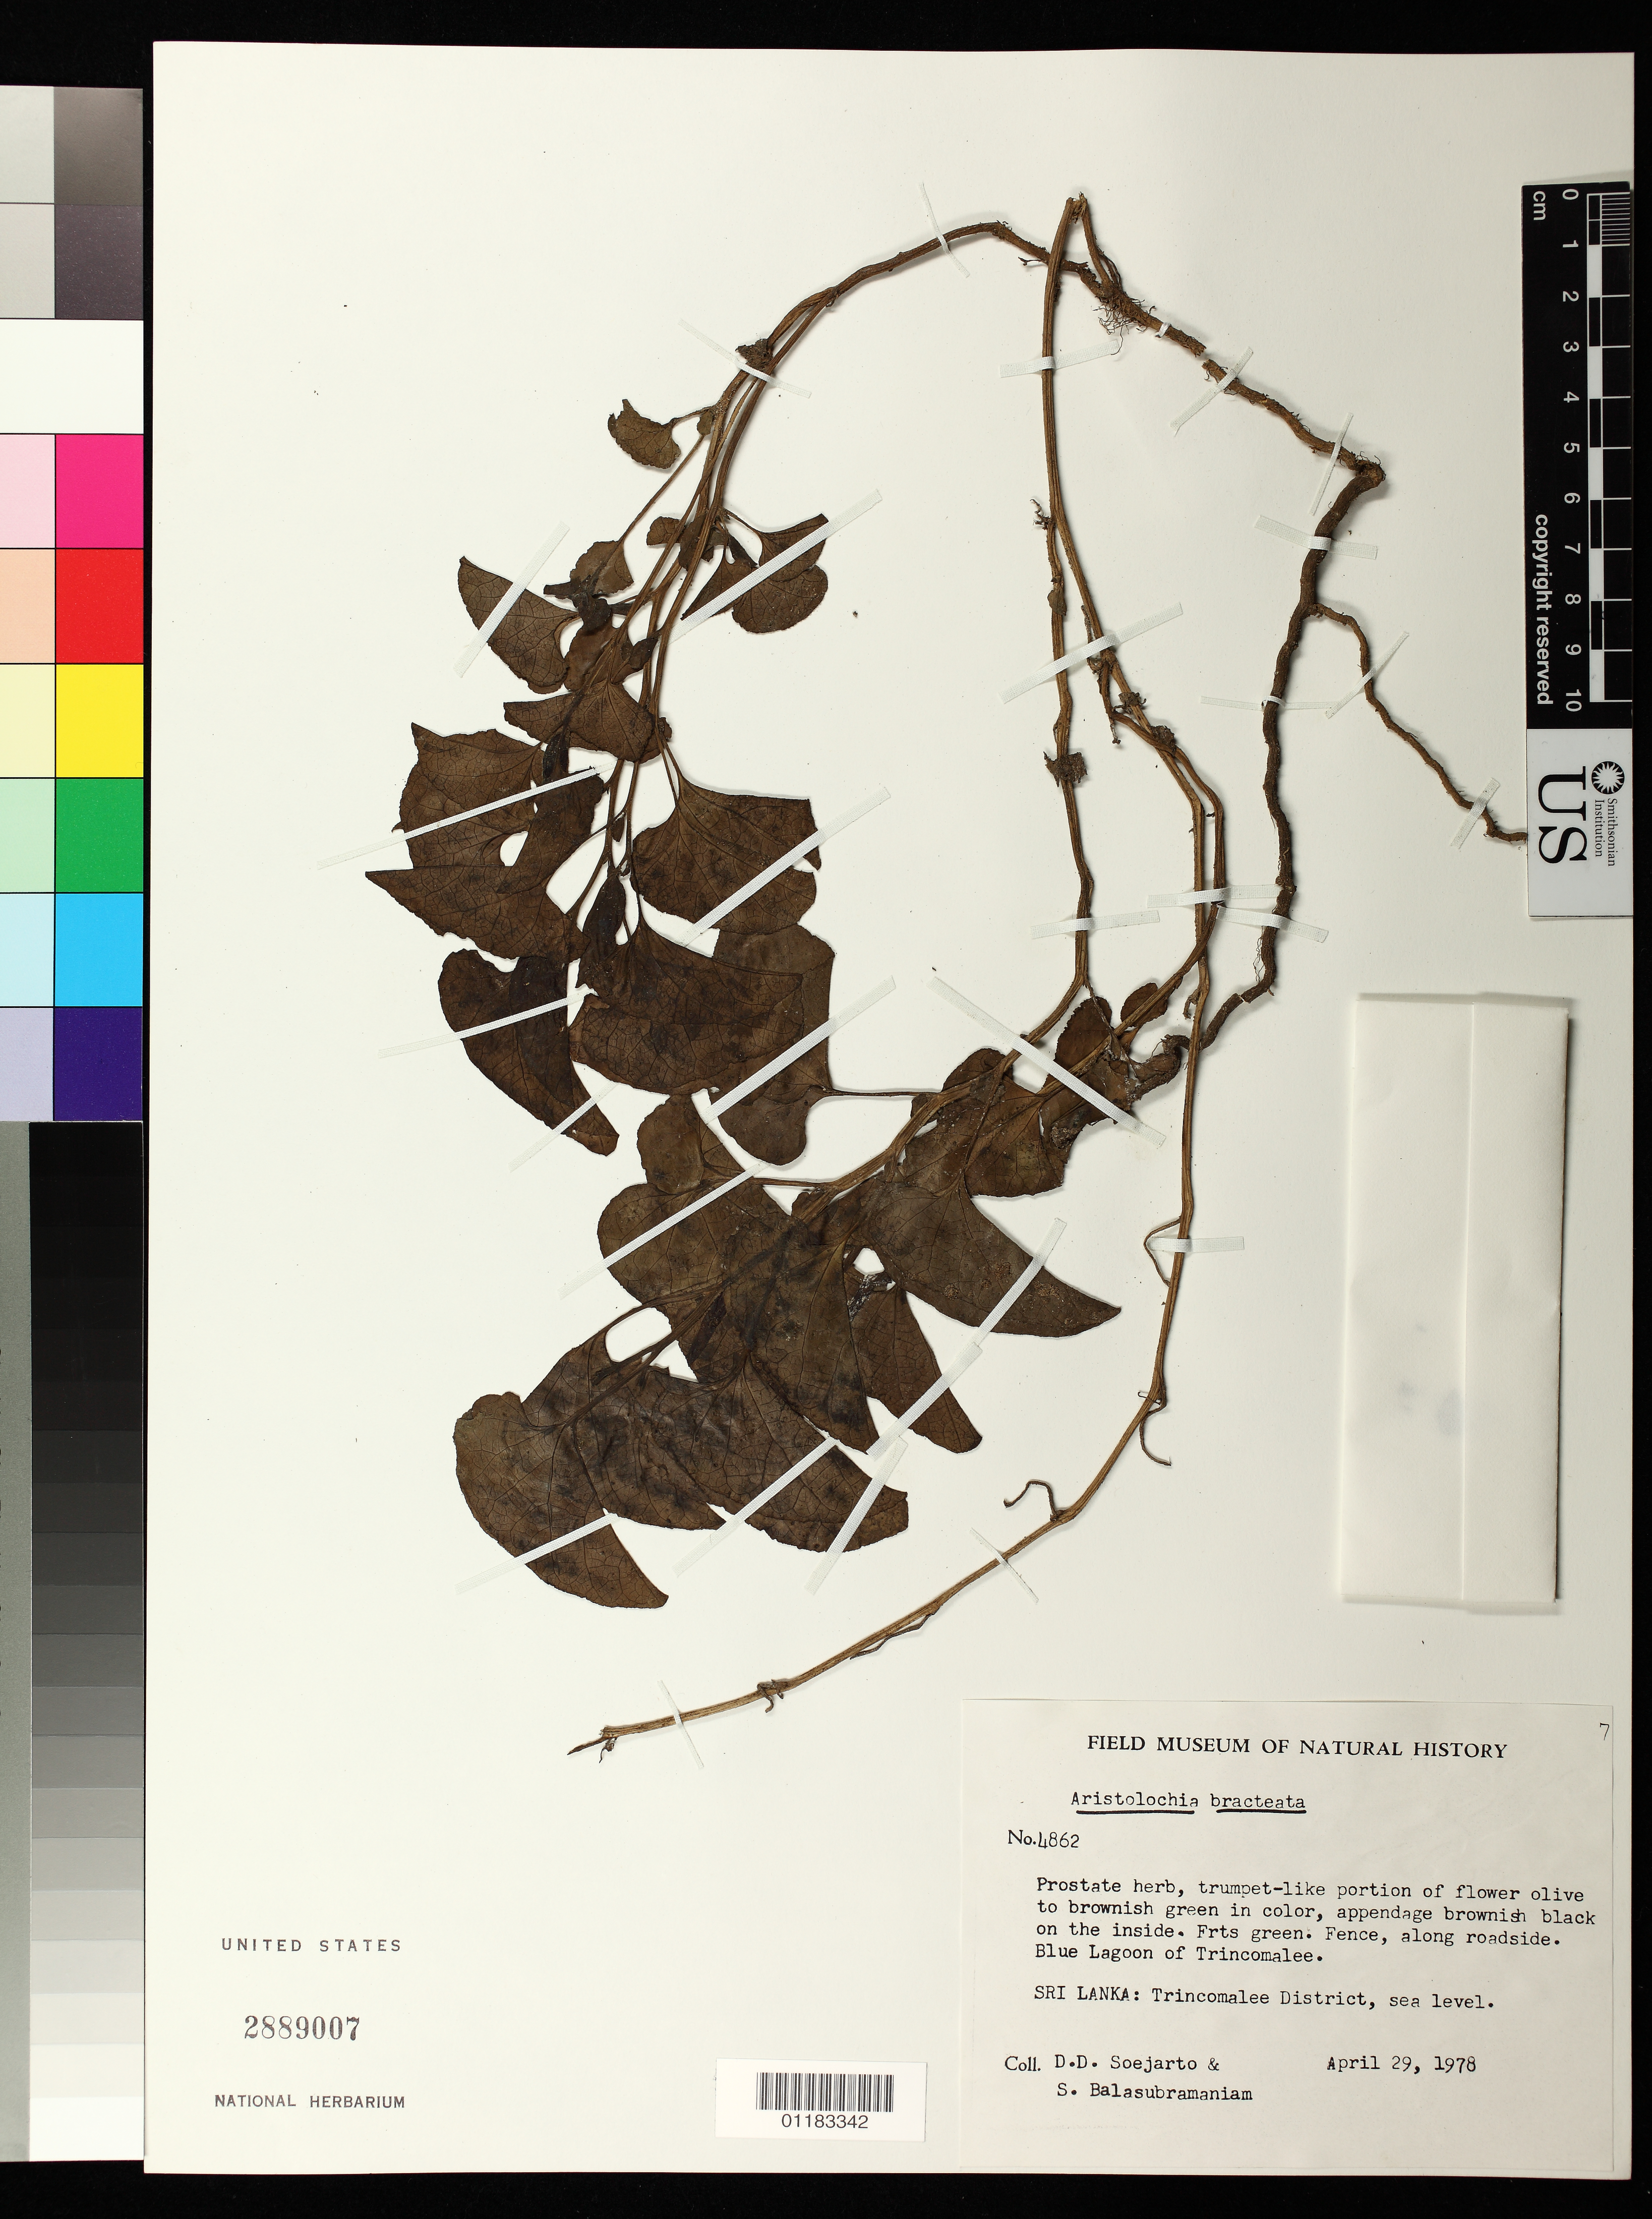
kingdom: Plantae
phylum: Tracheophyta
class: Magnoliopsida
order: Piperales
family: Aristolochiaceae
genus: Aristolochia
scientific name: Aristolochia bracteolata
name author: Lam.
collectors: D. D. Soejarto & S. Balasubramaniam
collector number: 4862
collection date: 1978-04-29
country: Sri Lanka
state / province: Eastern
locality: Trincomalee district: Fence, along roadside. Blue Lagoon of Trincomalee.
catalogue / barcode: US 2889007